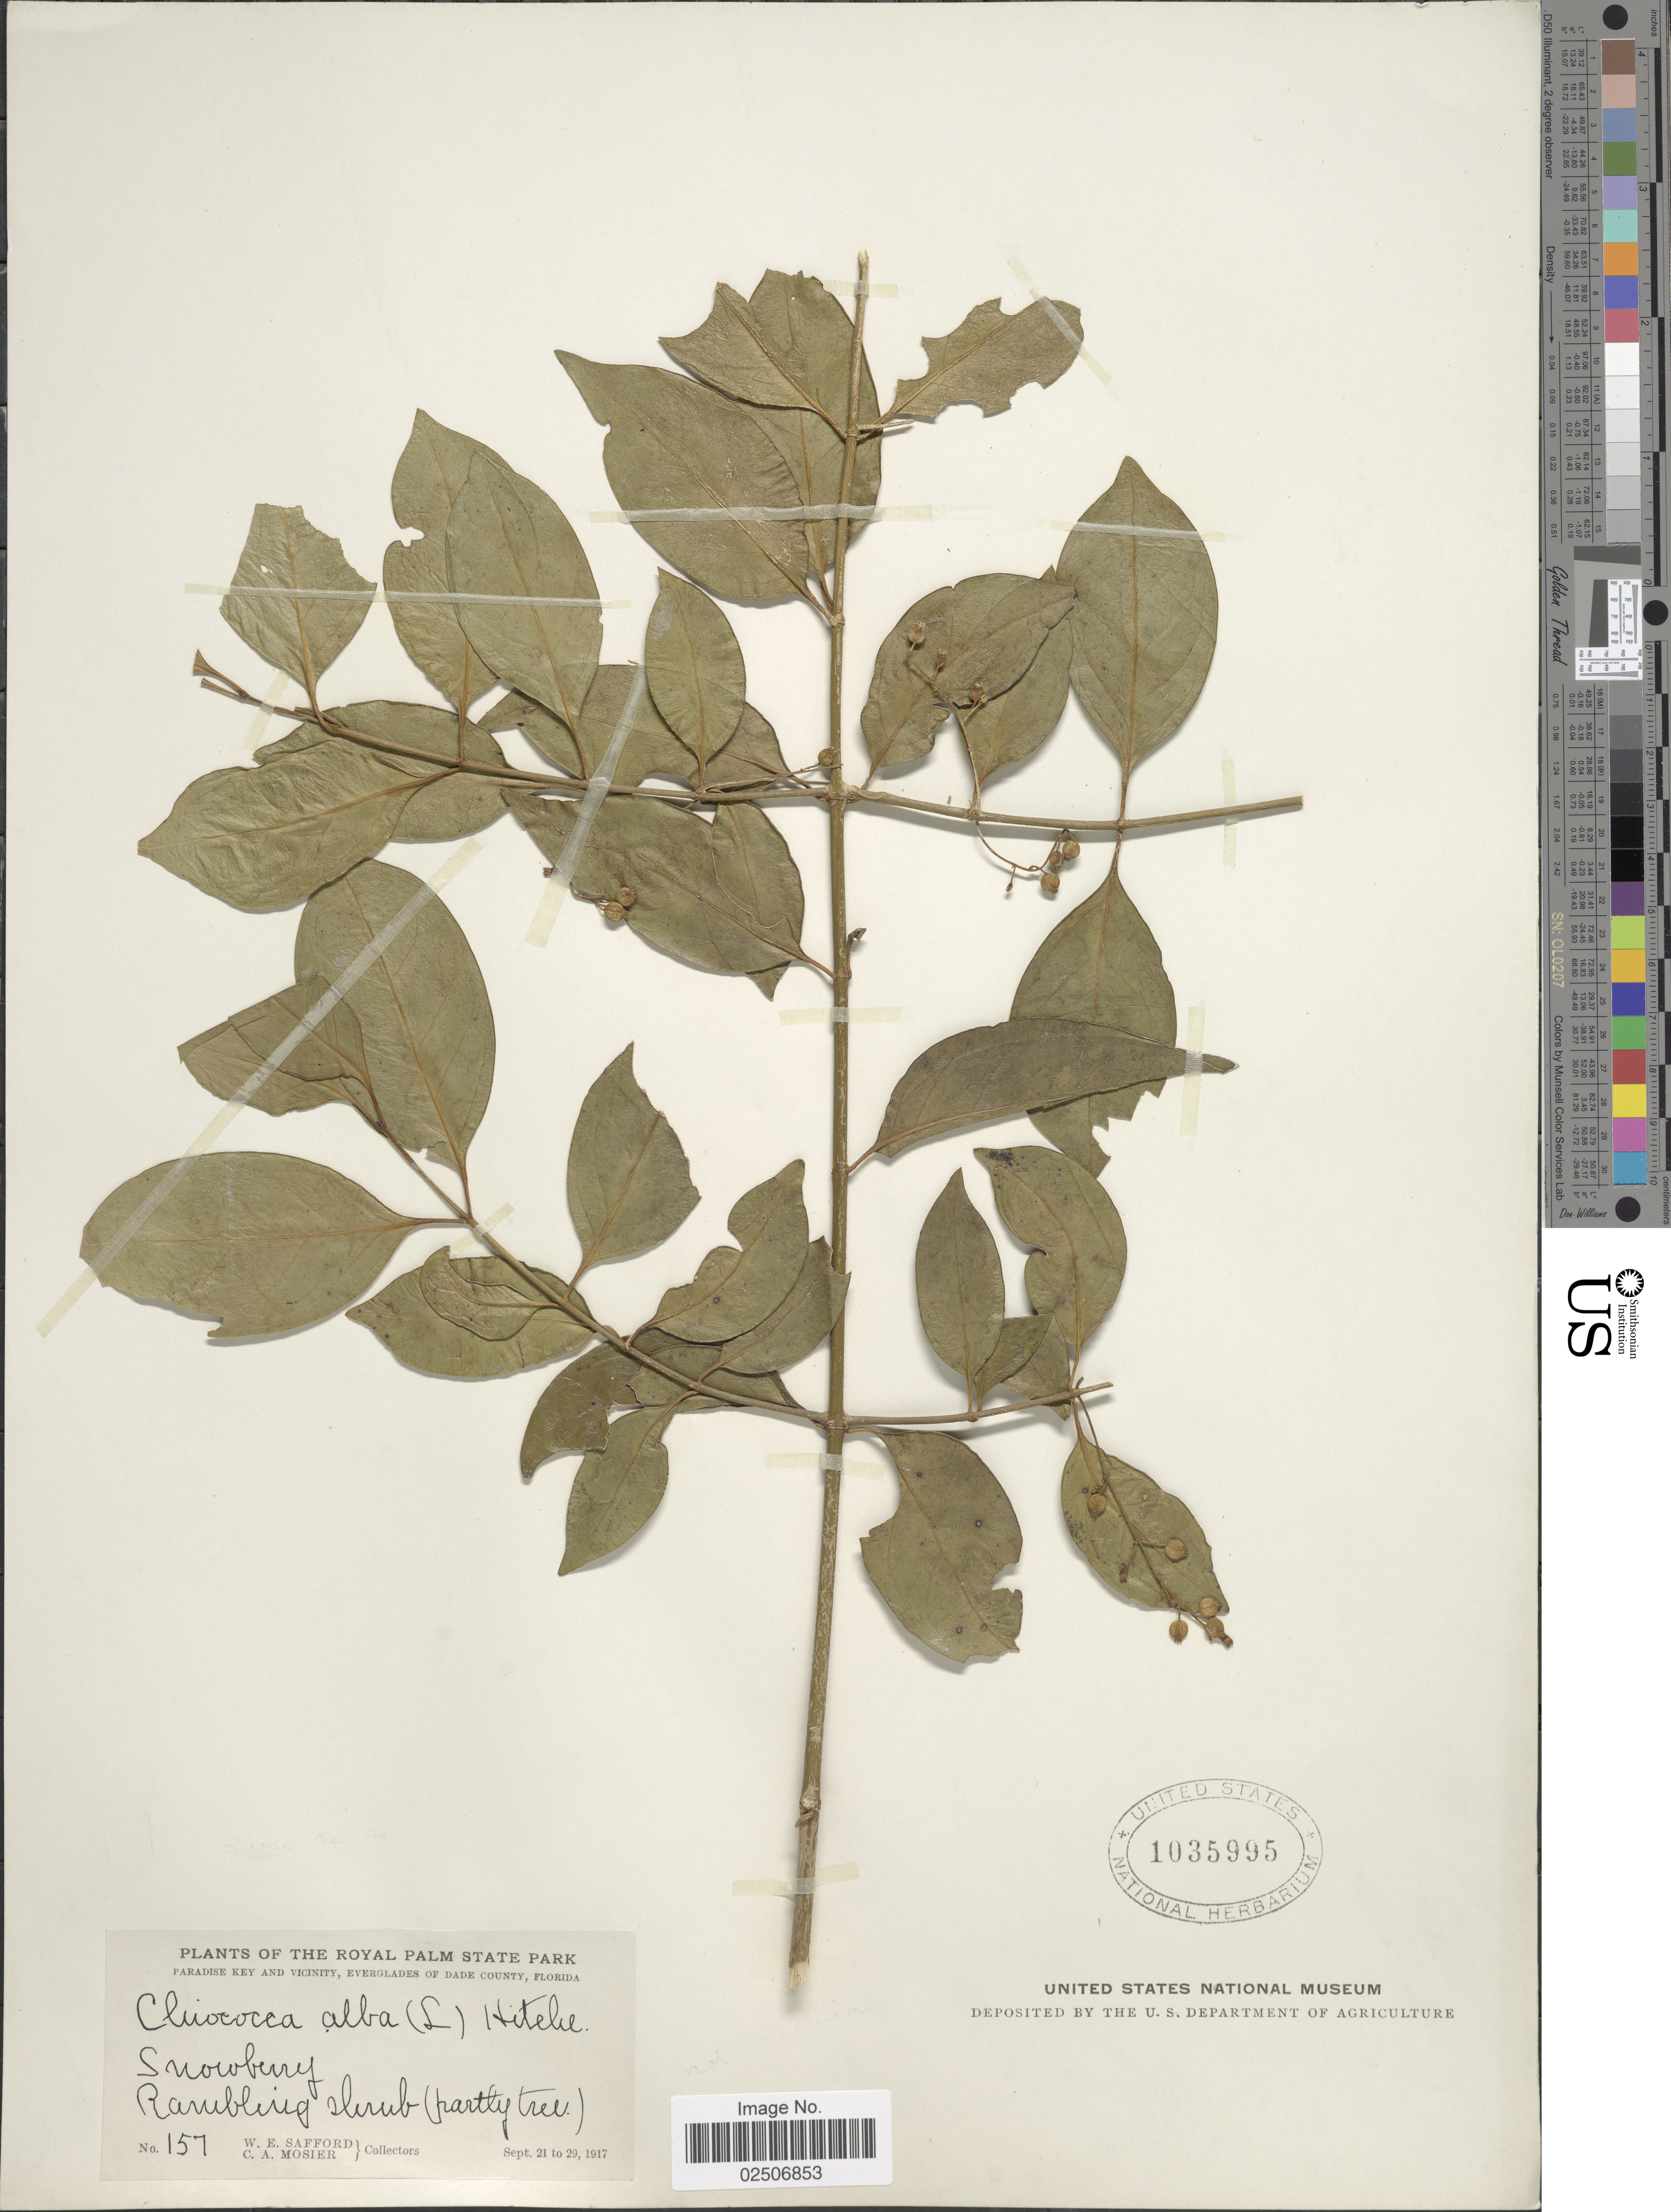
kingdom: Plantae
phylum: Tracheophyta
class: Magnoliopsida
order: Gentianales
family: Rubiaceae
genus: Chiococca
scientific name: Chiococca alba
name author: (L.) Hitchc.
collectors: W. E. Safford & C. A. Mosier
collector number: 157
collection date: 1917-09-21/1917-09-29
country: United States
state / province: Florida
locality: Royal Palm State Park, Paradise Key and Vicinity, Everglades of Dade County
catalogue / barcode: US 1035995